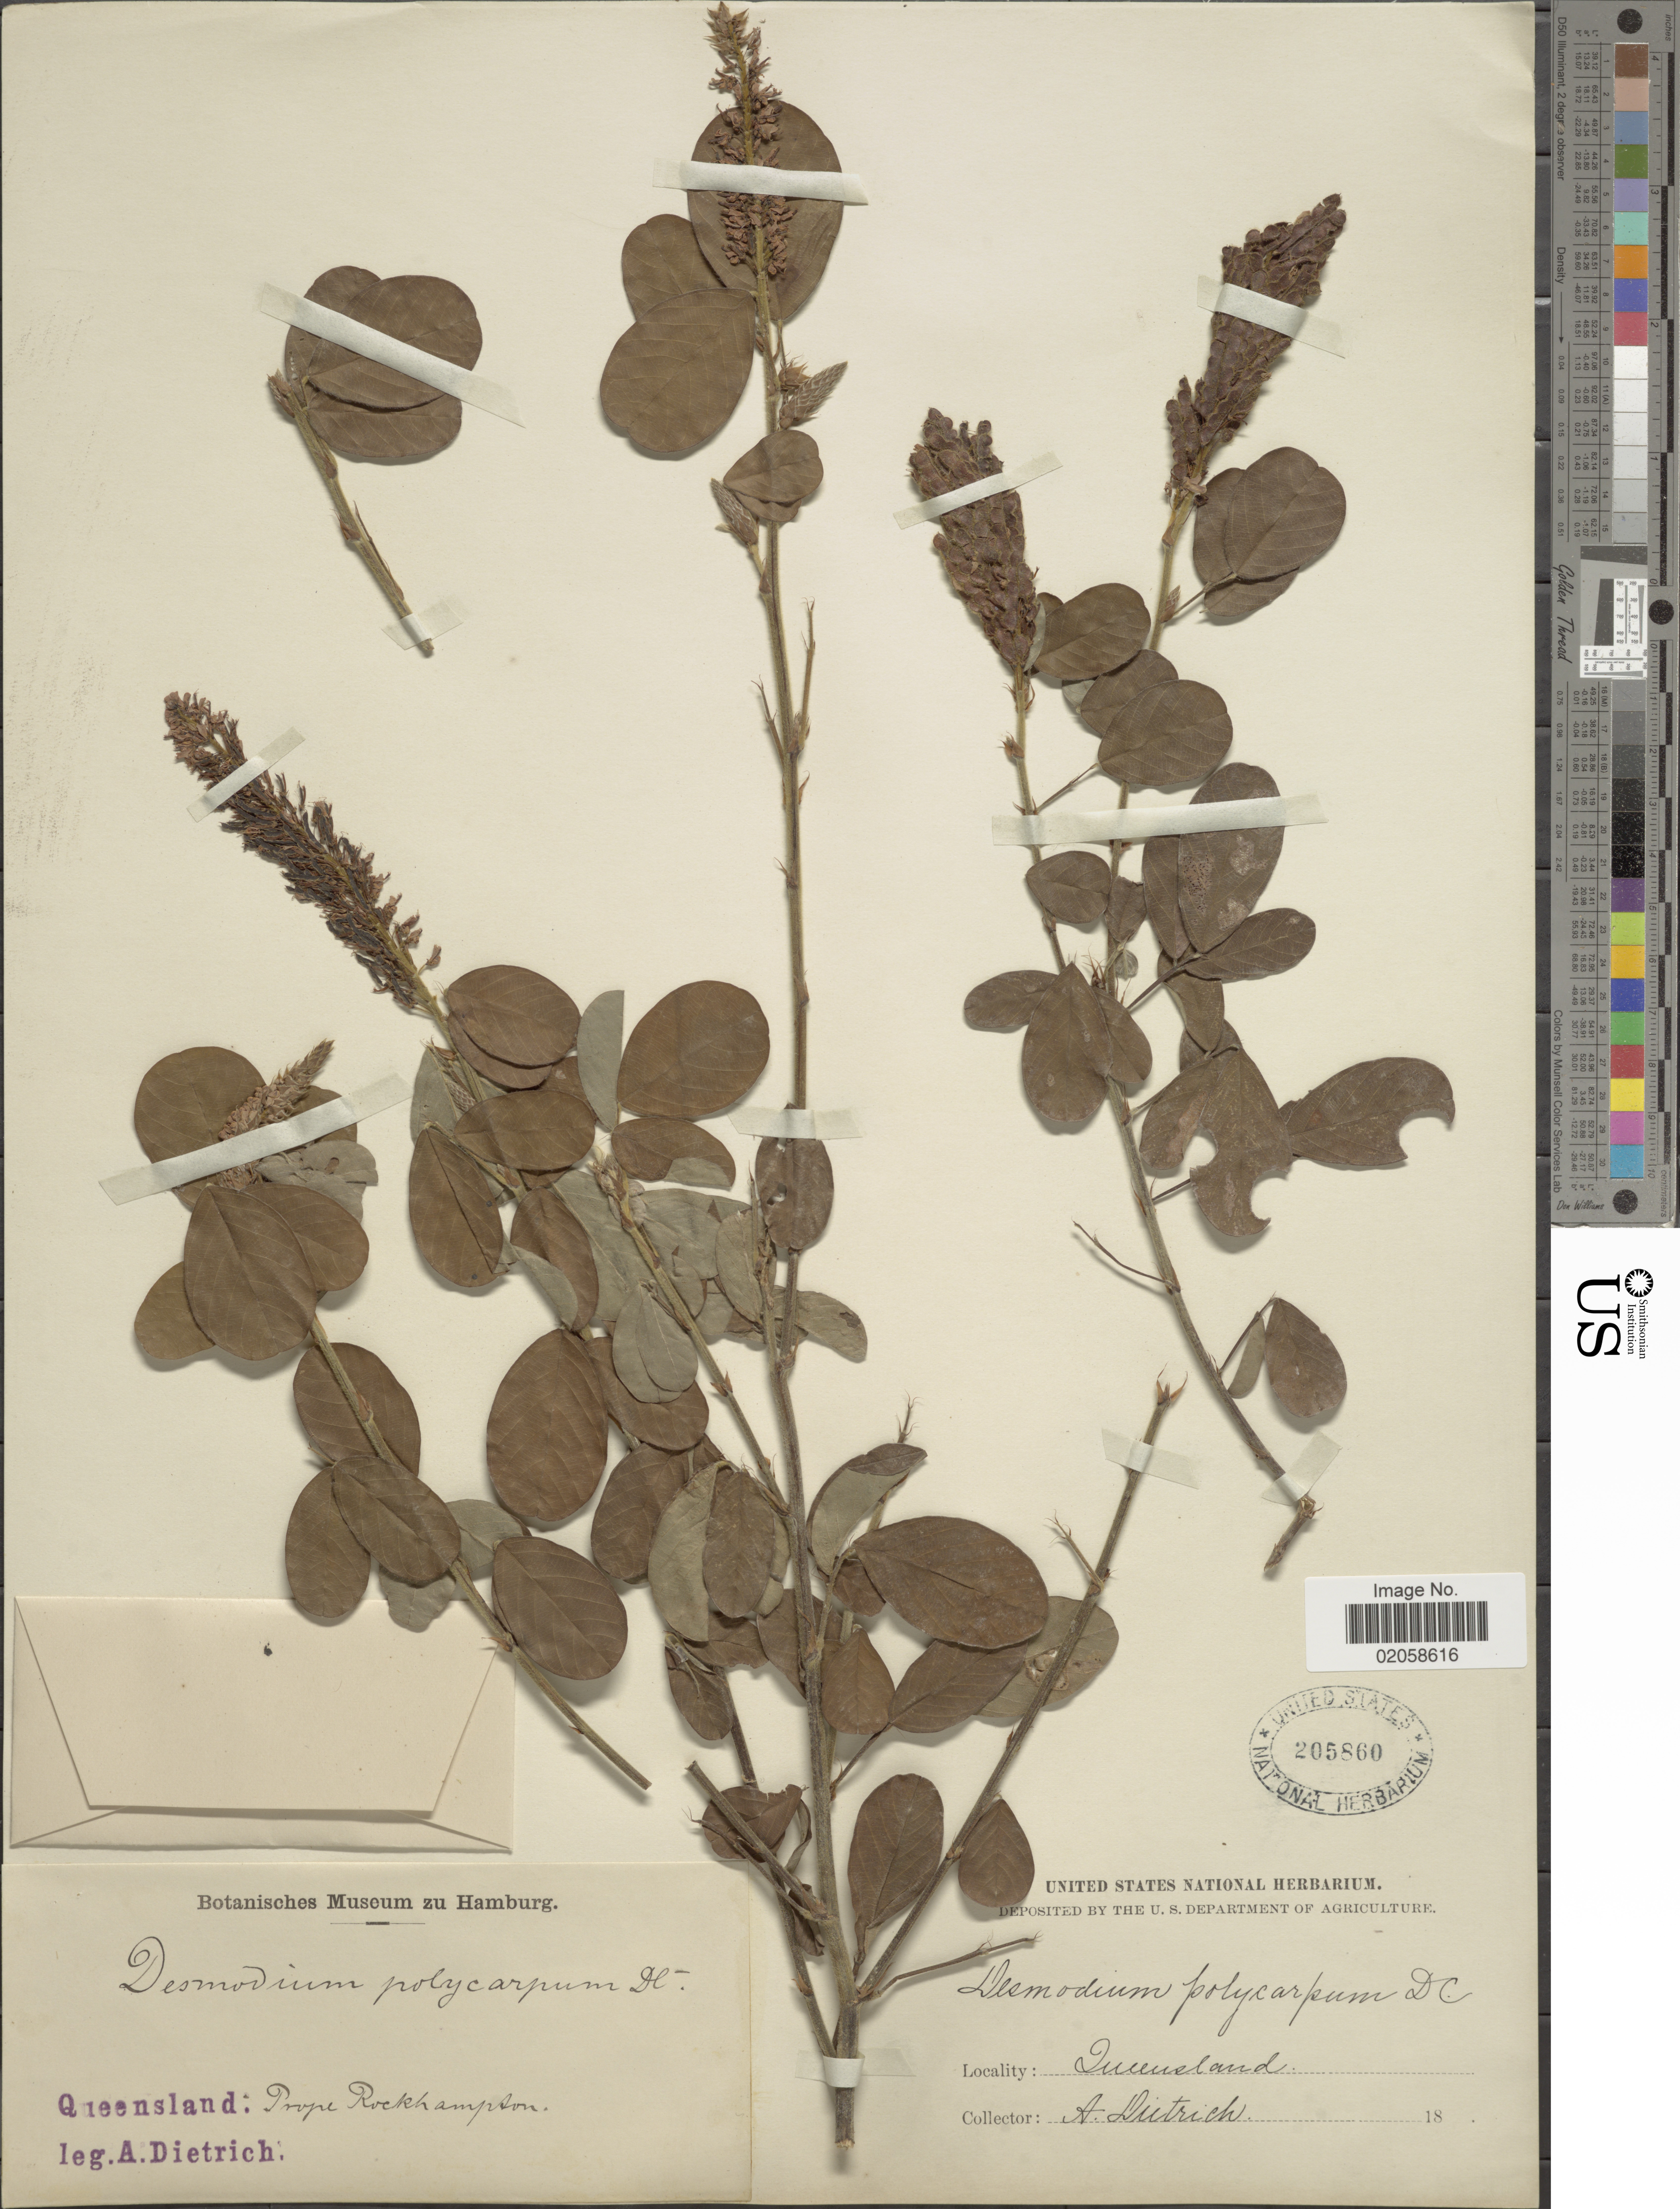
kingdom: Plantae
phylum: Tracheophyta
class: Magnoliopsida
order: Fabales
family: Fabaceae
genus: Grona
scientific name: Grona heterocarpos var. strigosa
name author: (Meeuwen) H. Ohashi & K. Ohashi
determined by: Strong, Mark T., (BOT), Smithsonian Institution - National Museum of Natural History (UNITED STATES)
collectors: A. Dietrich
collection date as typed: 18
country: Australia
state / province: Queensland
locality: Prope Rockhampson [Rockhampton].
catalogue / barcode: US 205860